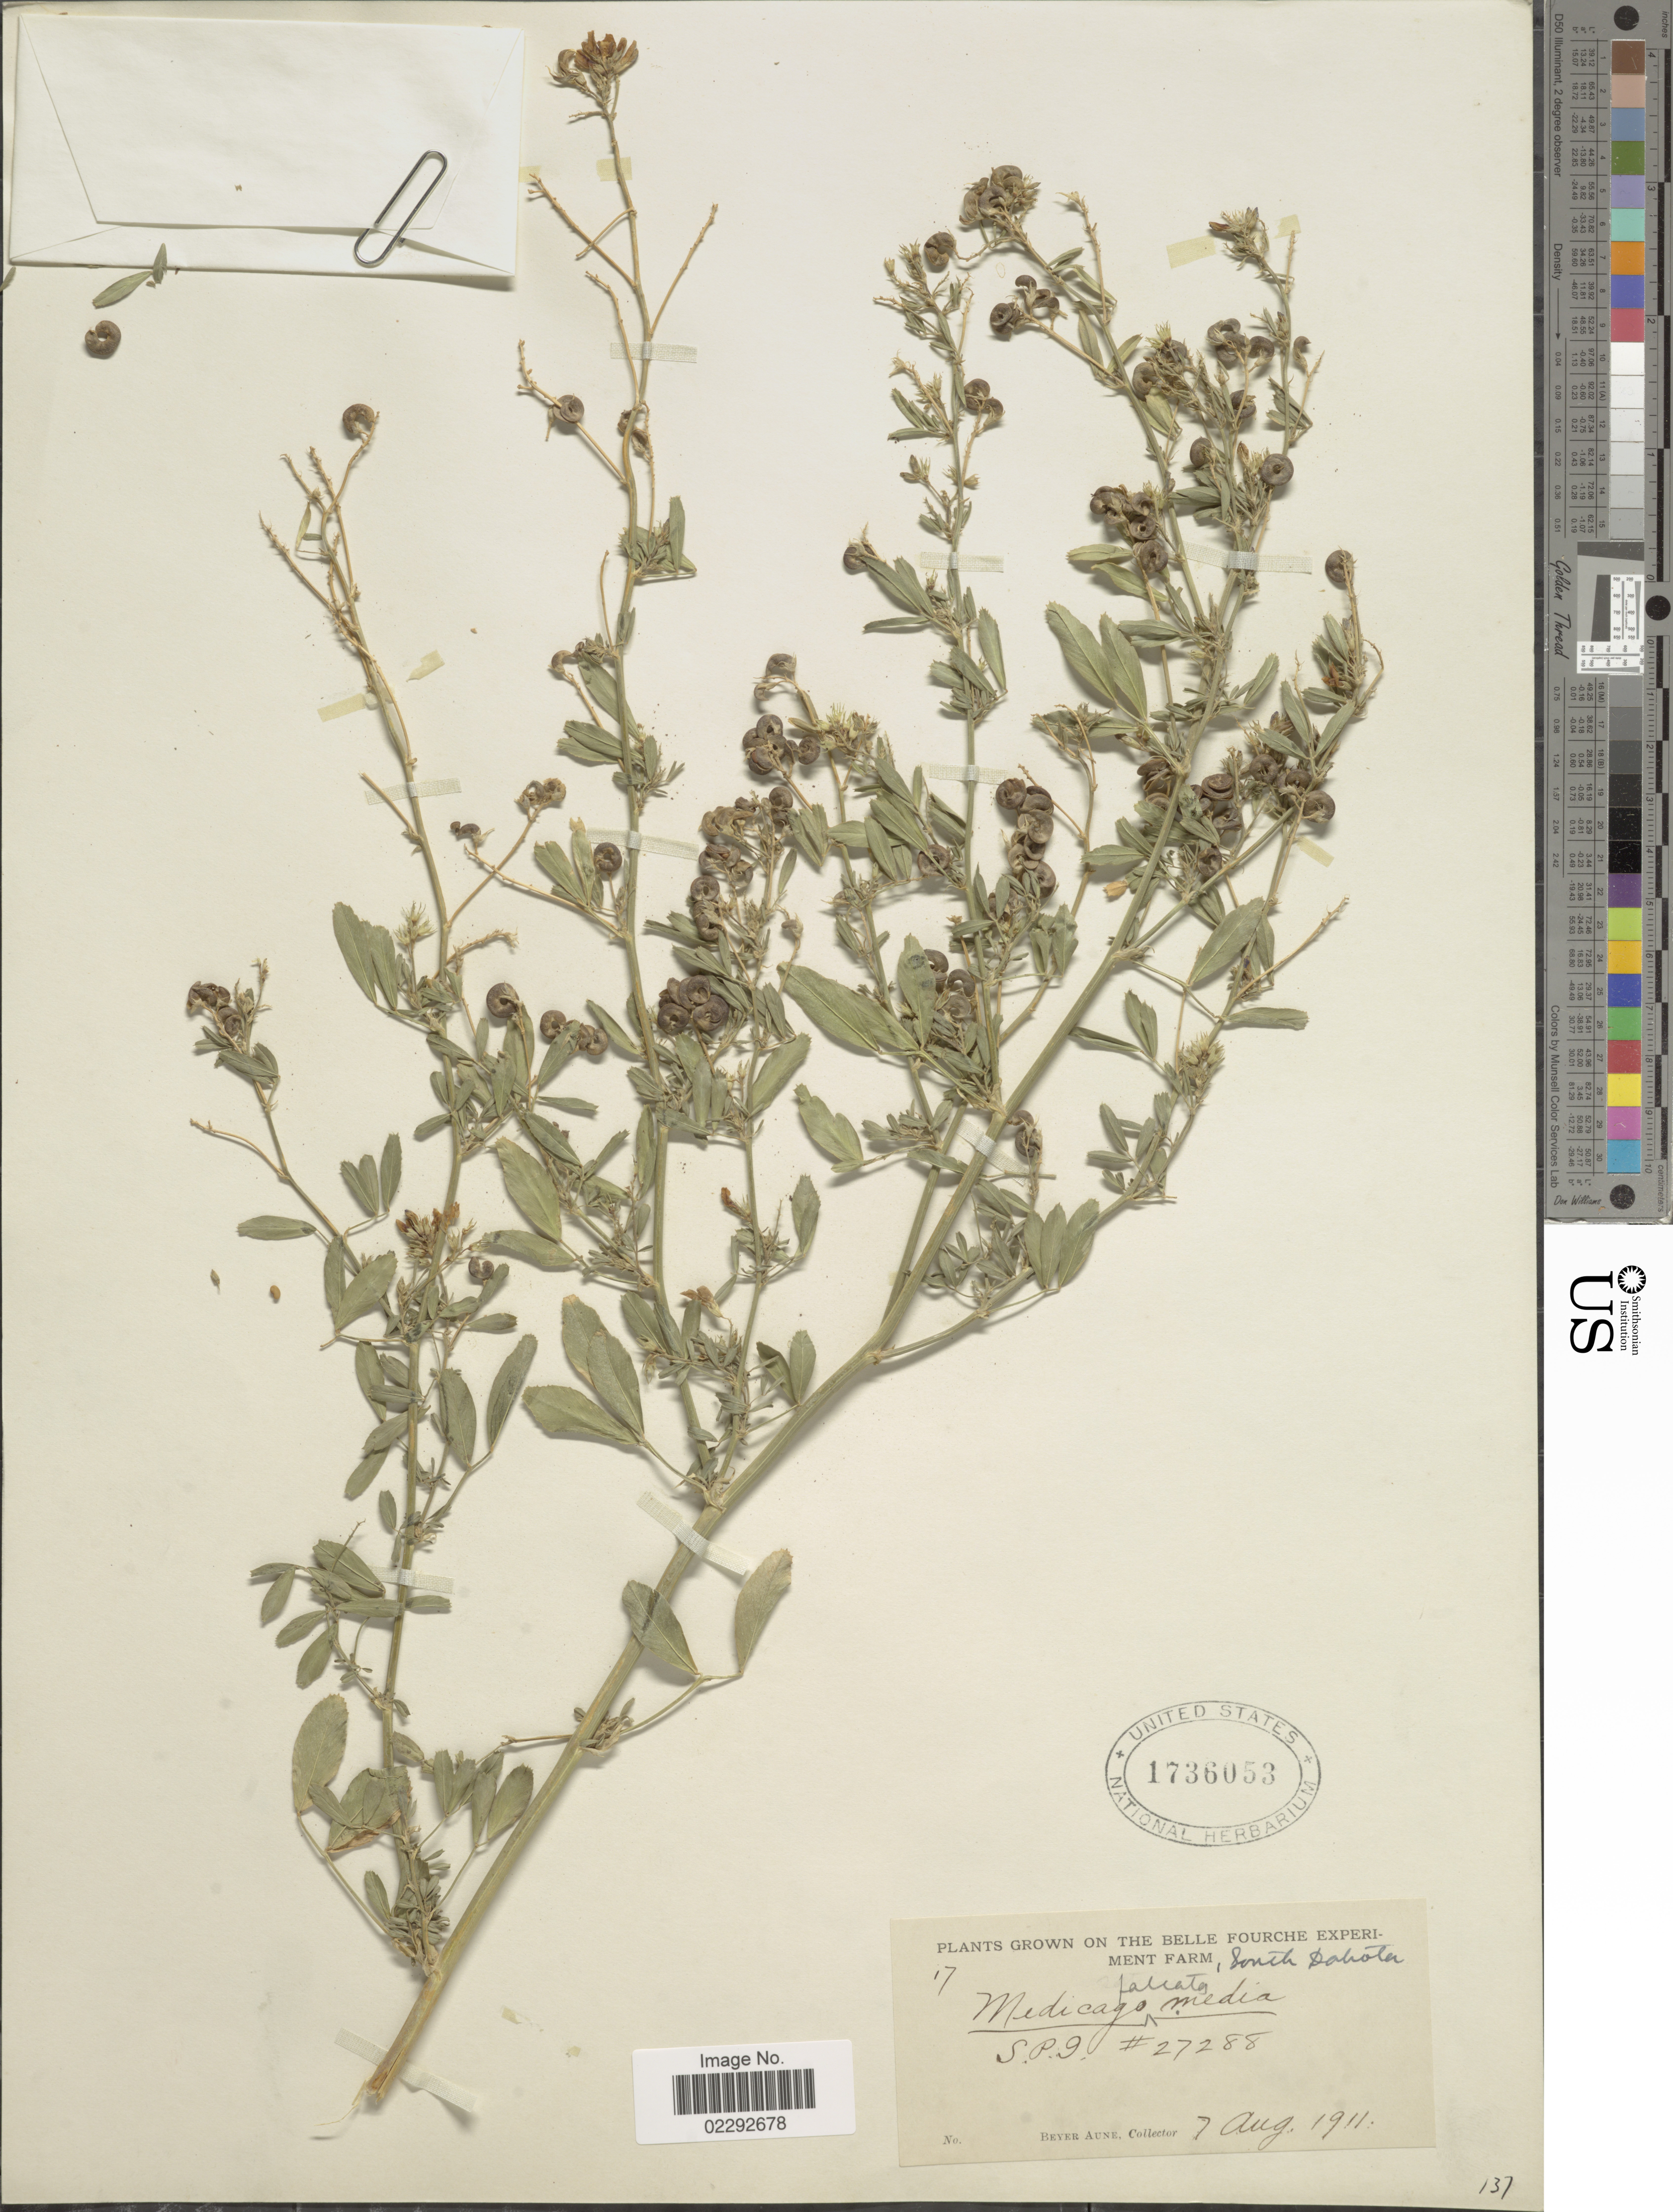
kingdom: Plantae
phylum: Tracheophyta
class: Magnoliopsida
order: Fabales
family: Fabaceae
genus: Medicago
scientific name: Medicago falcata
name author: L.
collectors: B. Aune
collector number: S.P.I. 27288?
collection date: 1911-08-07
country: United States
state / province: South Dakota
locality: Belle Fourche Experiment Farm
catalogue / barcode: US 1736053